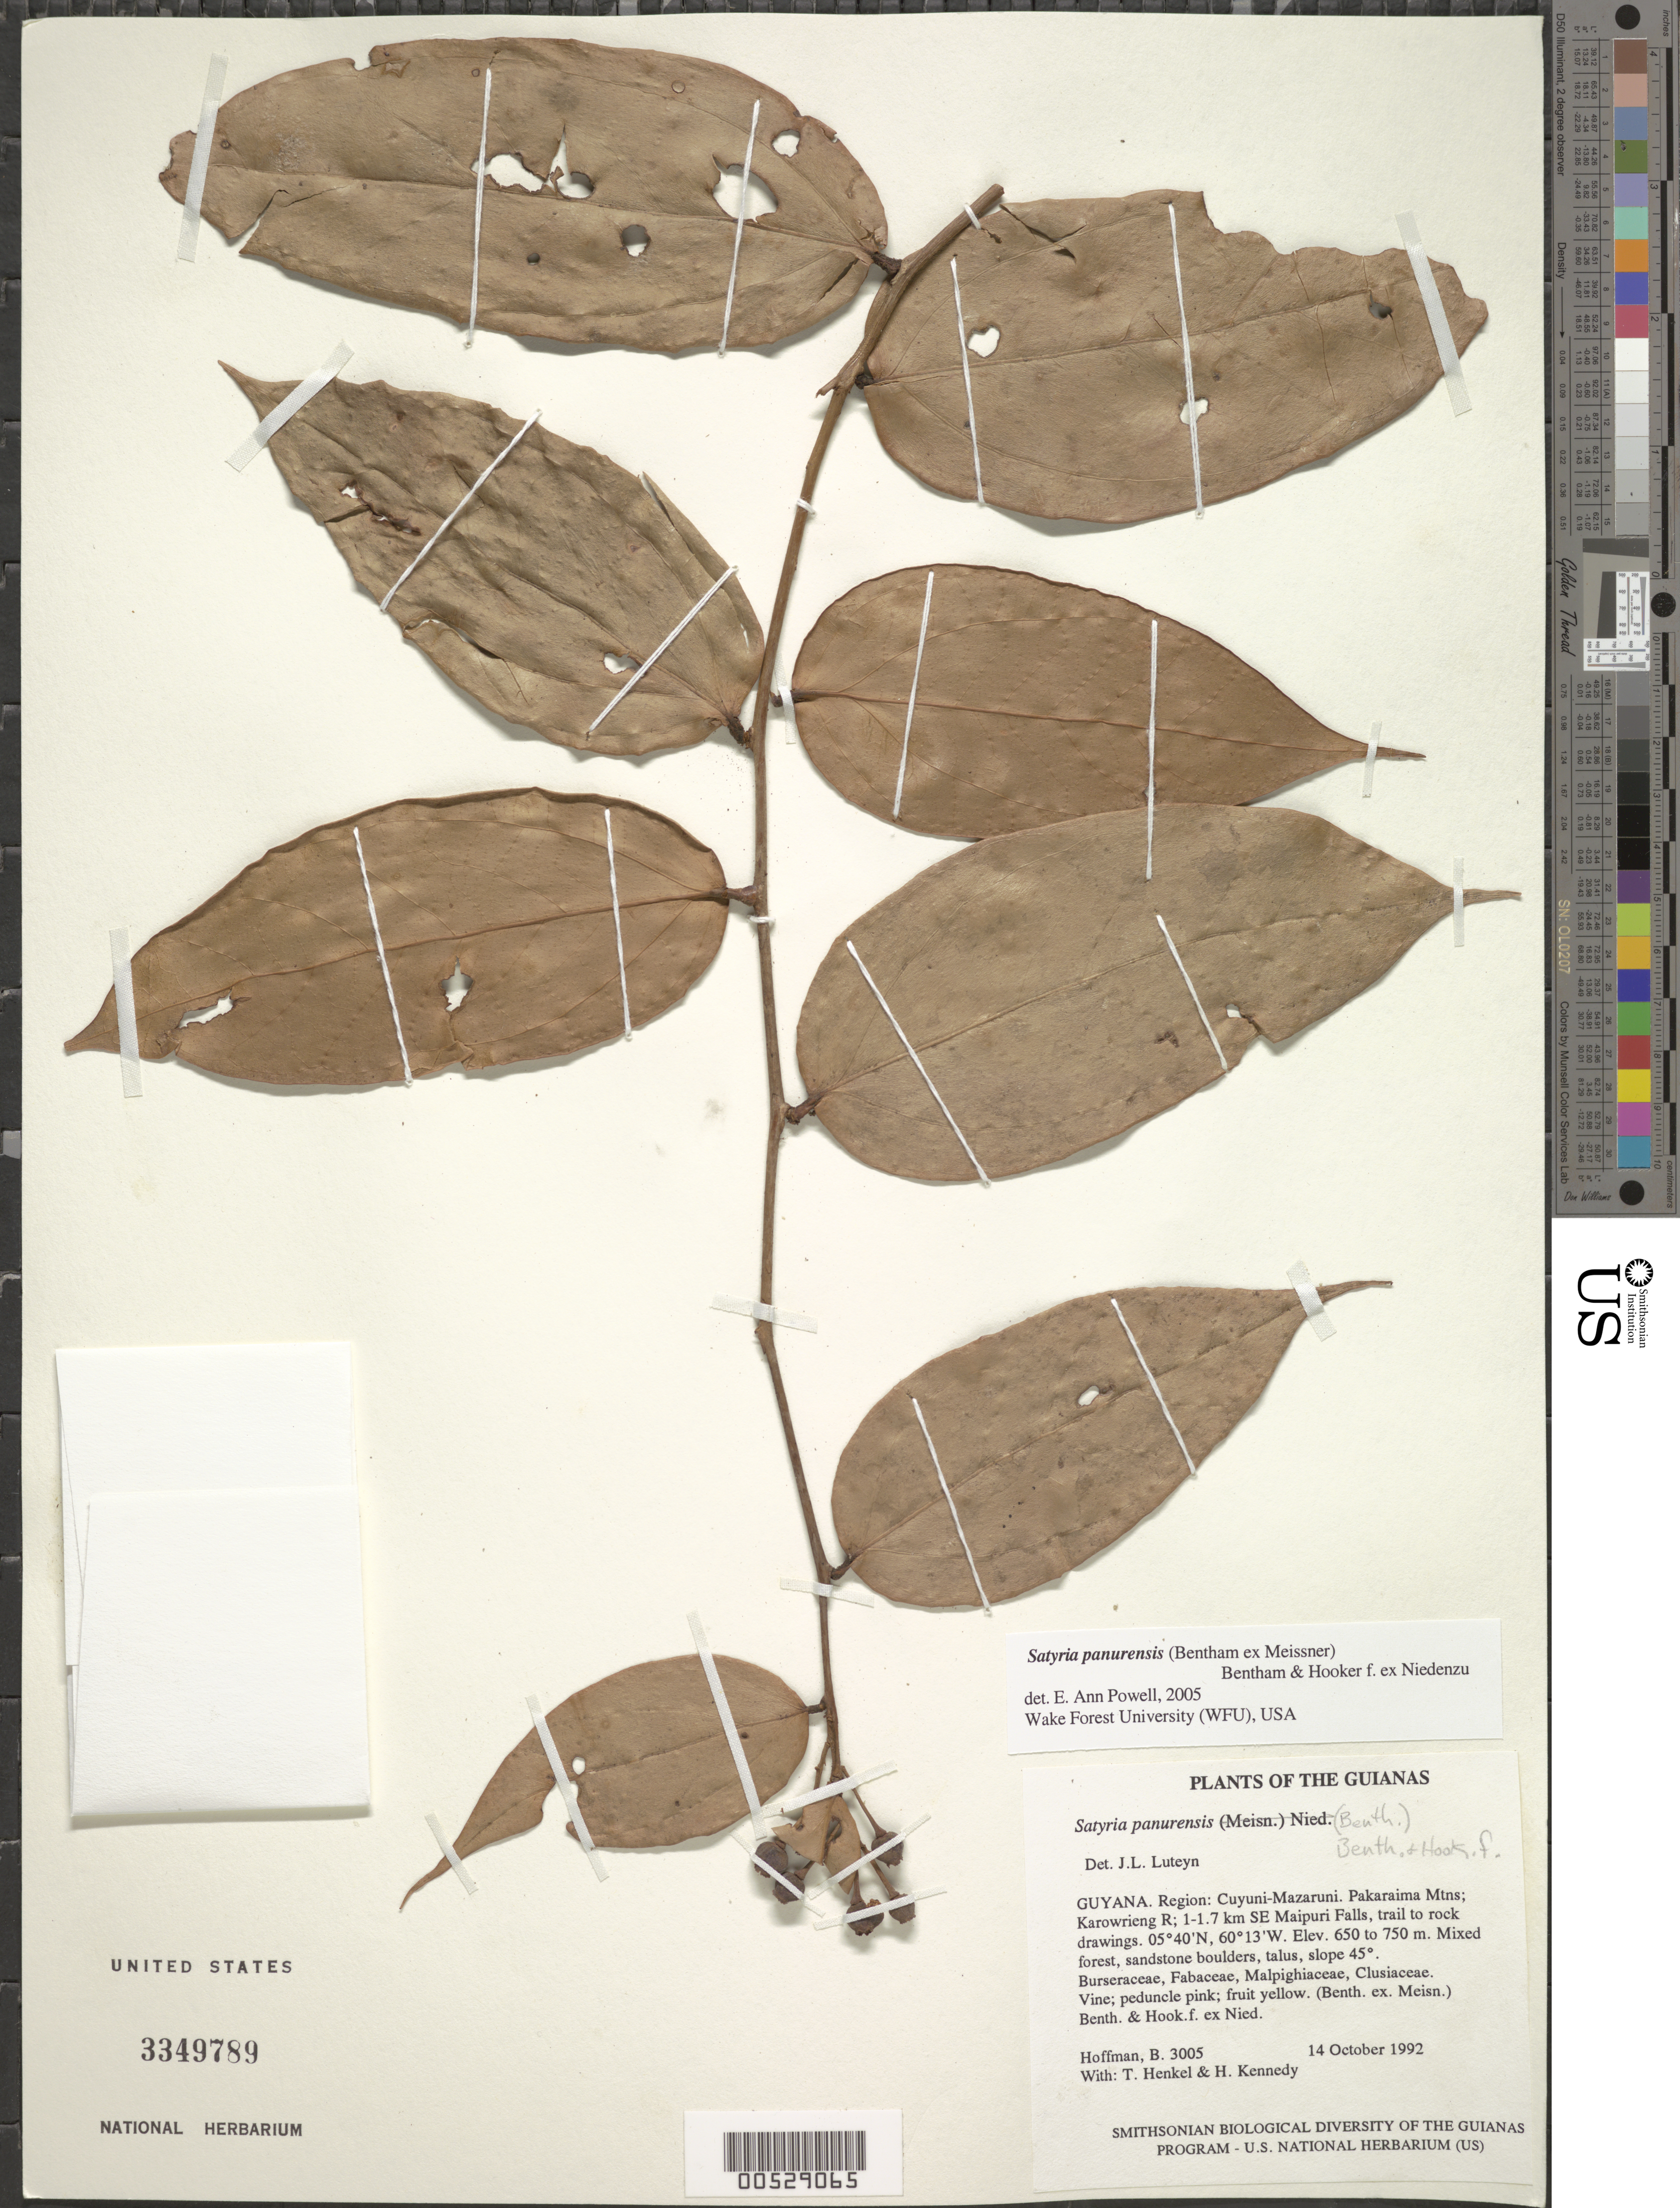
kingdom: Plantae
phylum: Tracheophyta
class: Magnoliopsida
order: Ericales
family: Ericaceae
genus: Satyria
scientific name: Satyria panurensis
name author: (Benth. ex Meisn.) Benth. & Hook. f. ex Nied.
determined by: Luteyn, J. L.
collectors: B. Hoffman, T. Henkel & H. Kennedy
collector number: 3005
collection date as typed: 14 October 1992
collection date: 1992-10-14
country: Guyana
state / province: Cuyuni-Mazaruni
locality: Pakaraima Mountains; Karowrieng River; 1-1.7 km SE of Maipuri Falls, trail to rock drawings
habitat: Mixed forest, sandstone boulders, talus, slope 45°. Burseraceae, Fabaceae, Malpighiaceae, Clusiaceae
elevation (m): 650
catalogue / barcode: US 3349789